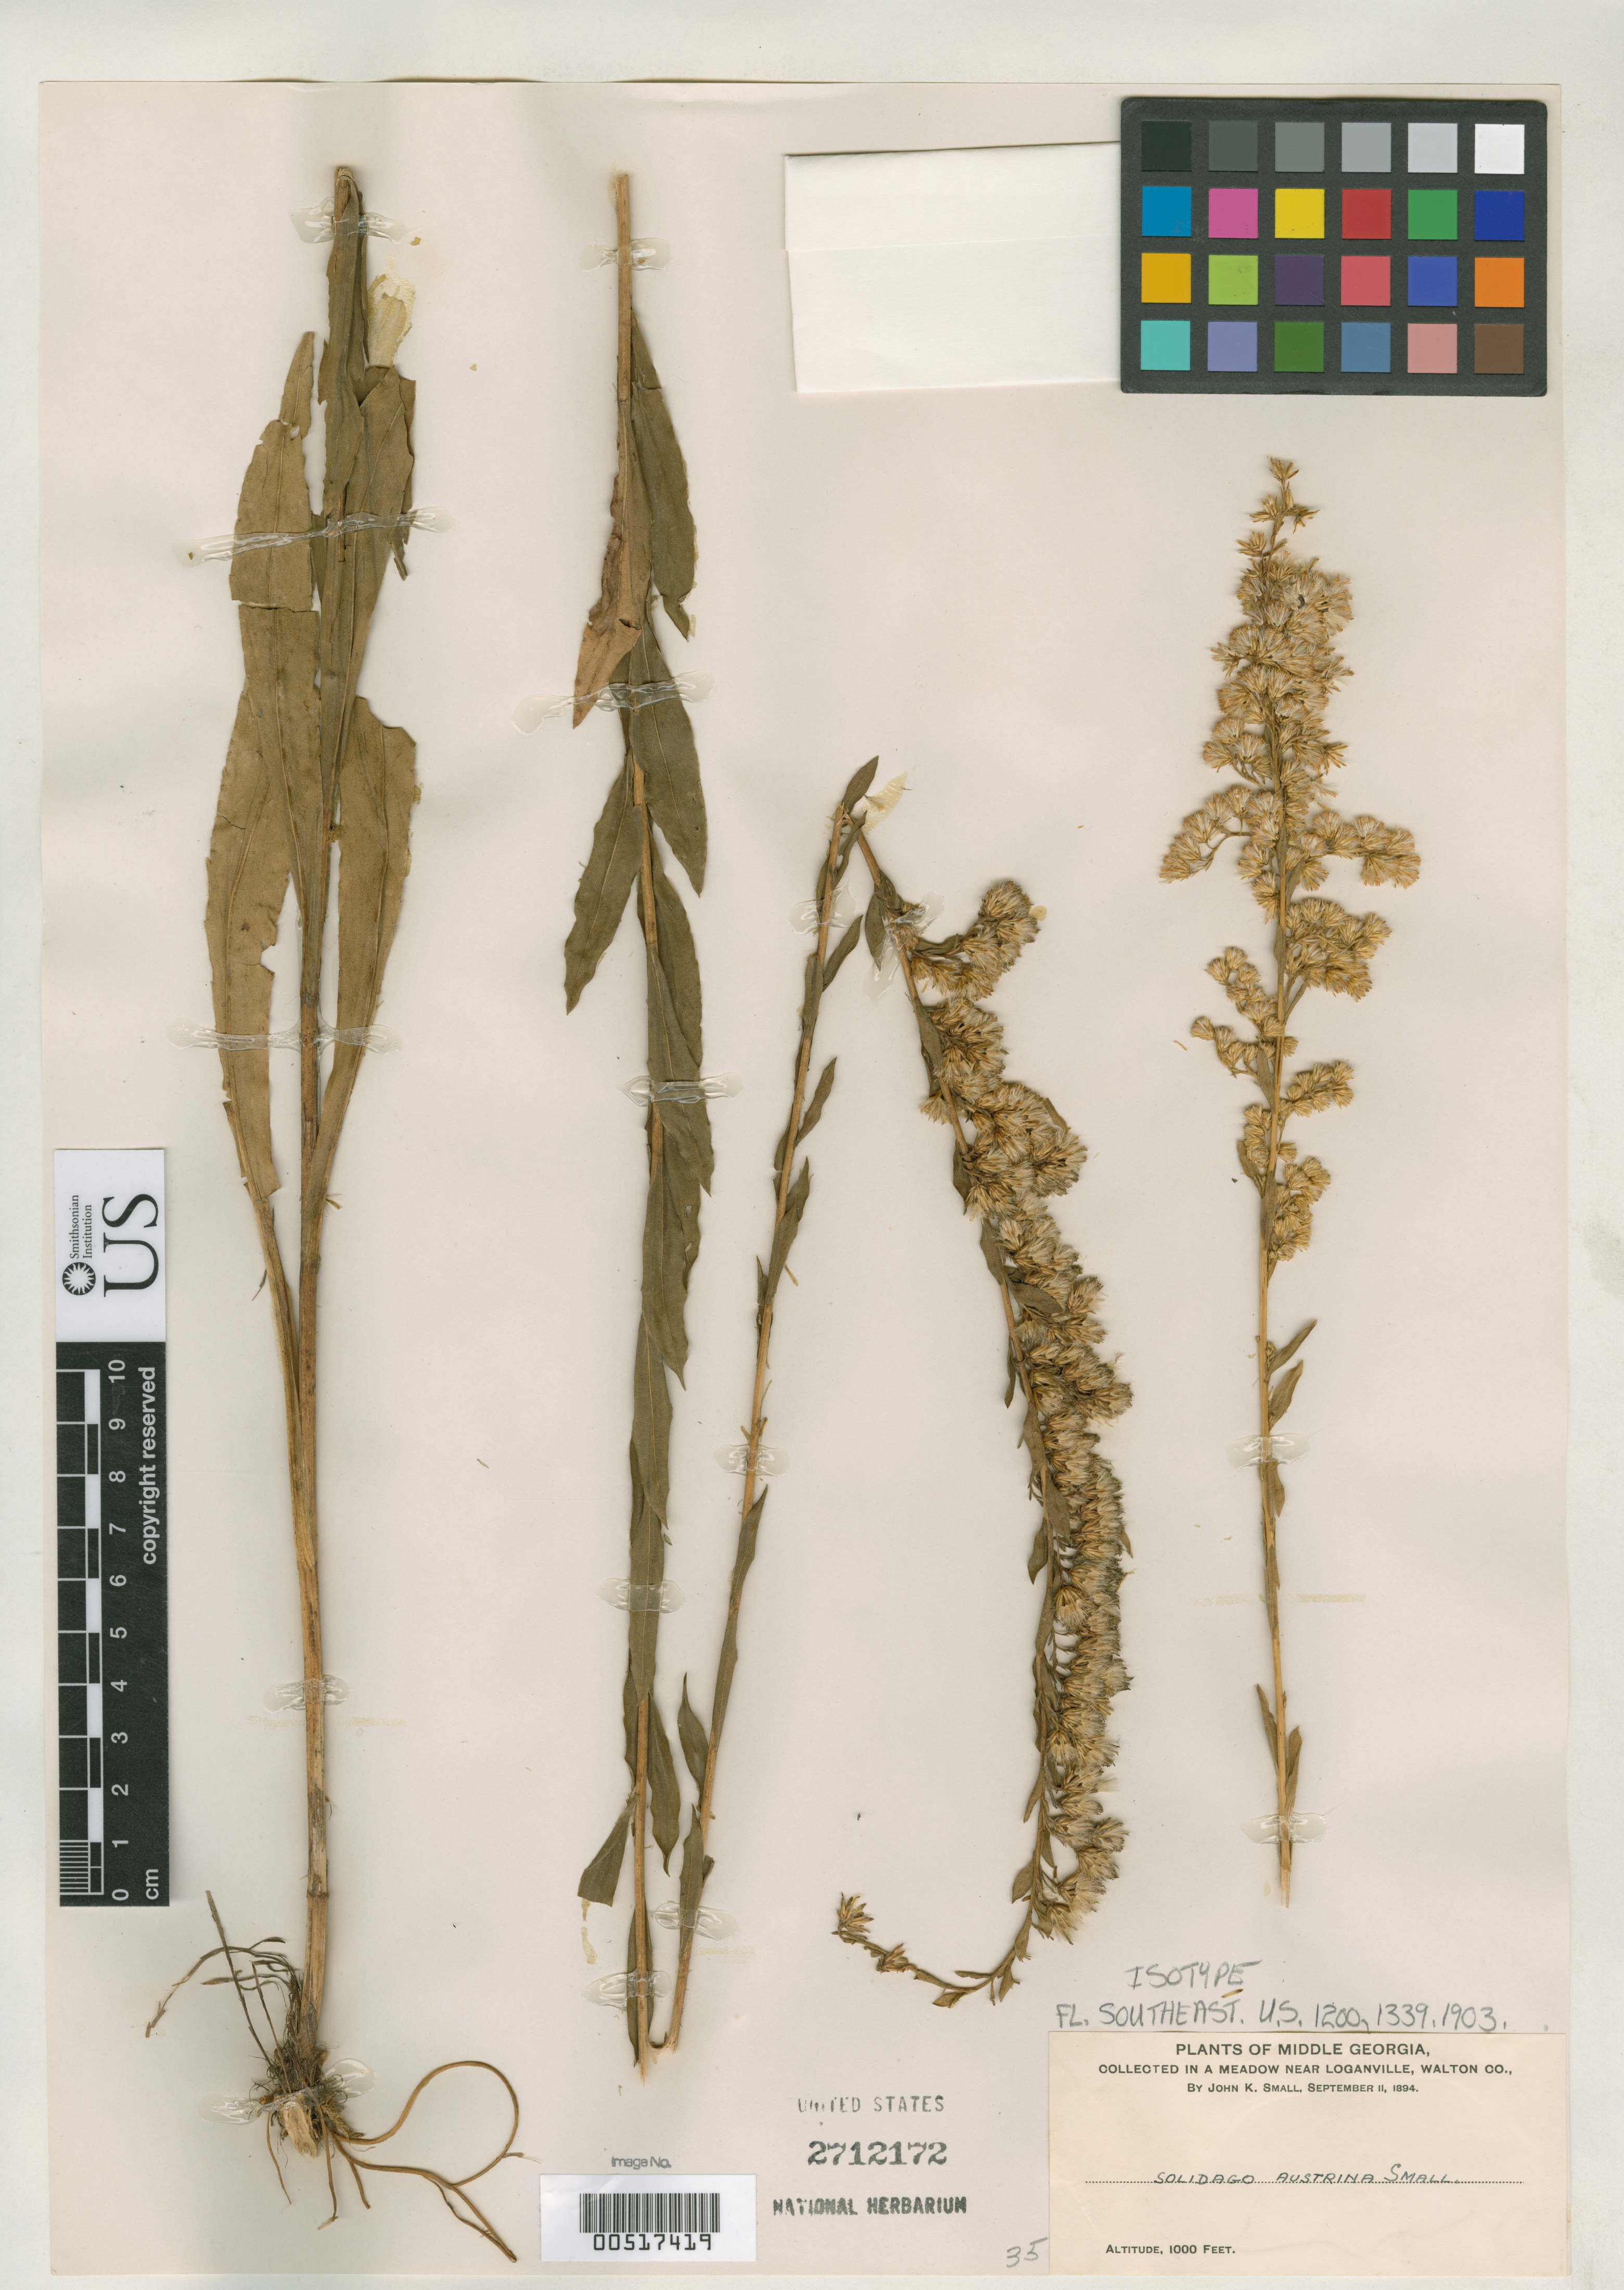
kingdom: Plantae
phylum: Tracheophyta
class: Magnoliopsida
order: Asterales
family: Asteraceae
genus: Solidago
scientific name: Solidago austrina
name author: Small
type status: Isotype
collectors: J. K. Small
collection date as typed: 11 Sep 1894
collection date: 1894-09-11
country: United States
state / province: Georgia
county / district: Walton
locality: Meadow near Loganville.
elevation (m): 305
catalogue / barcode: US 2712172